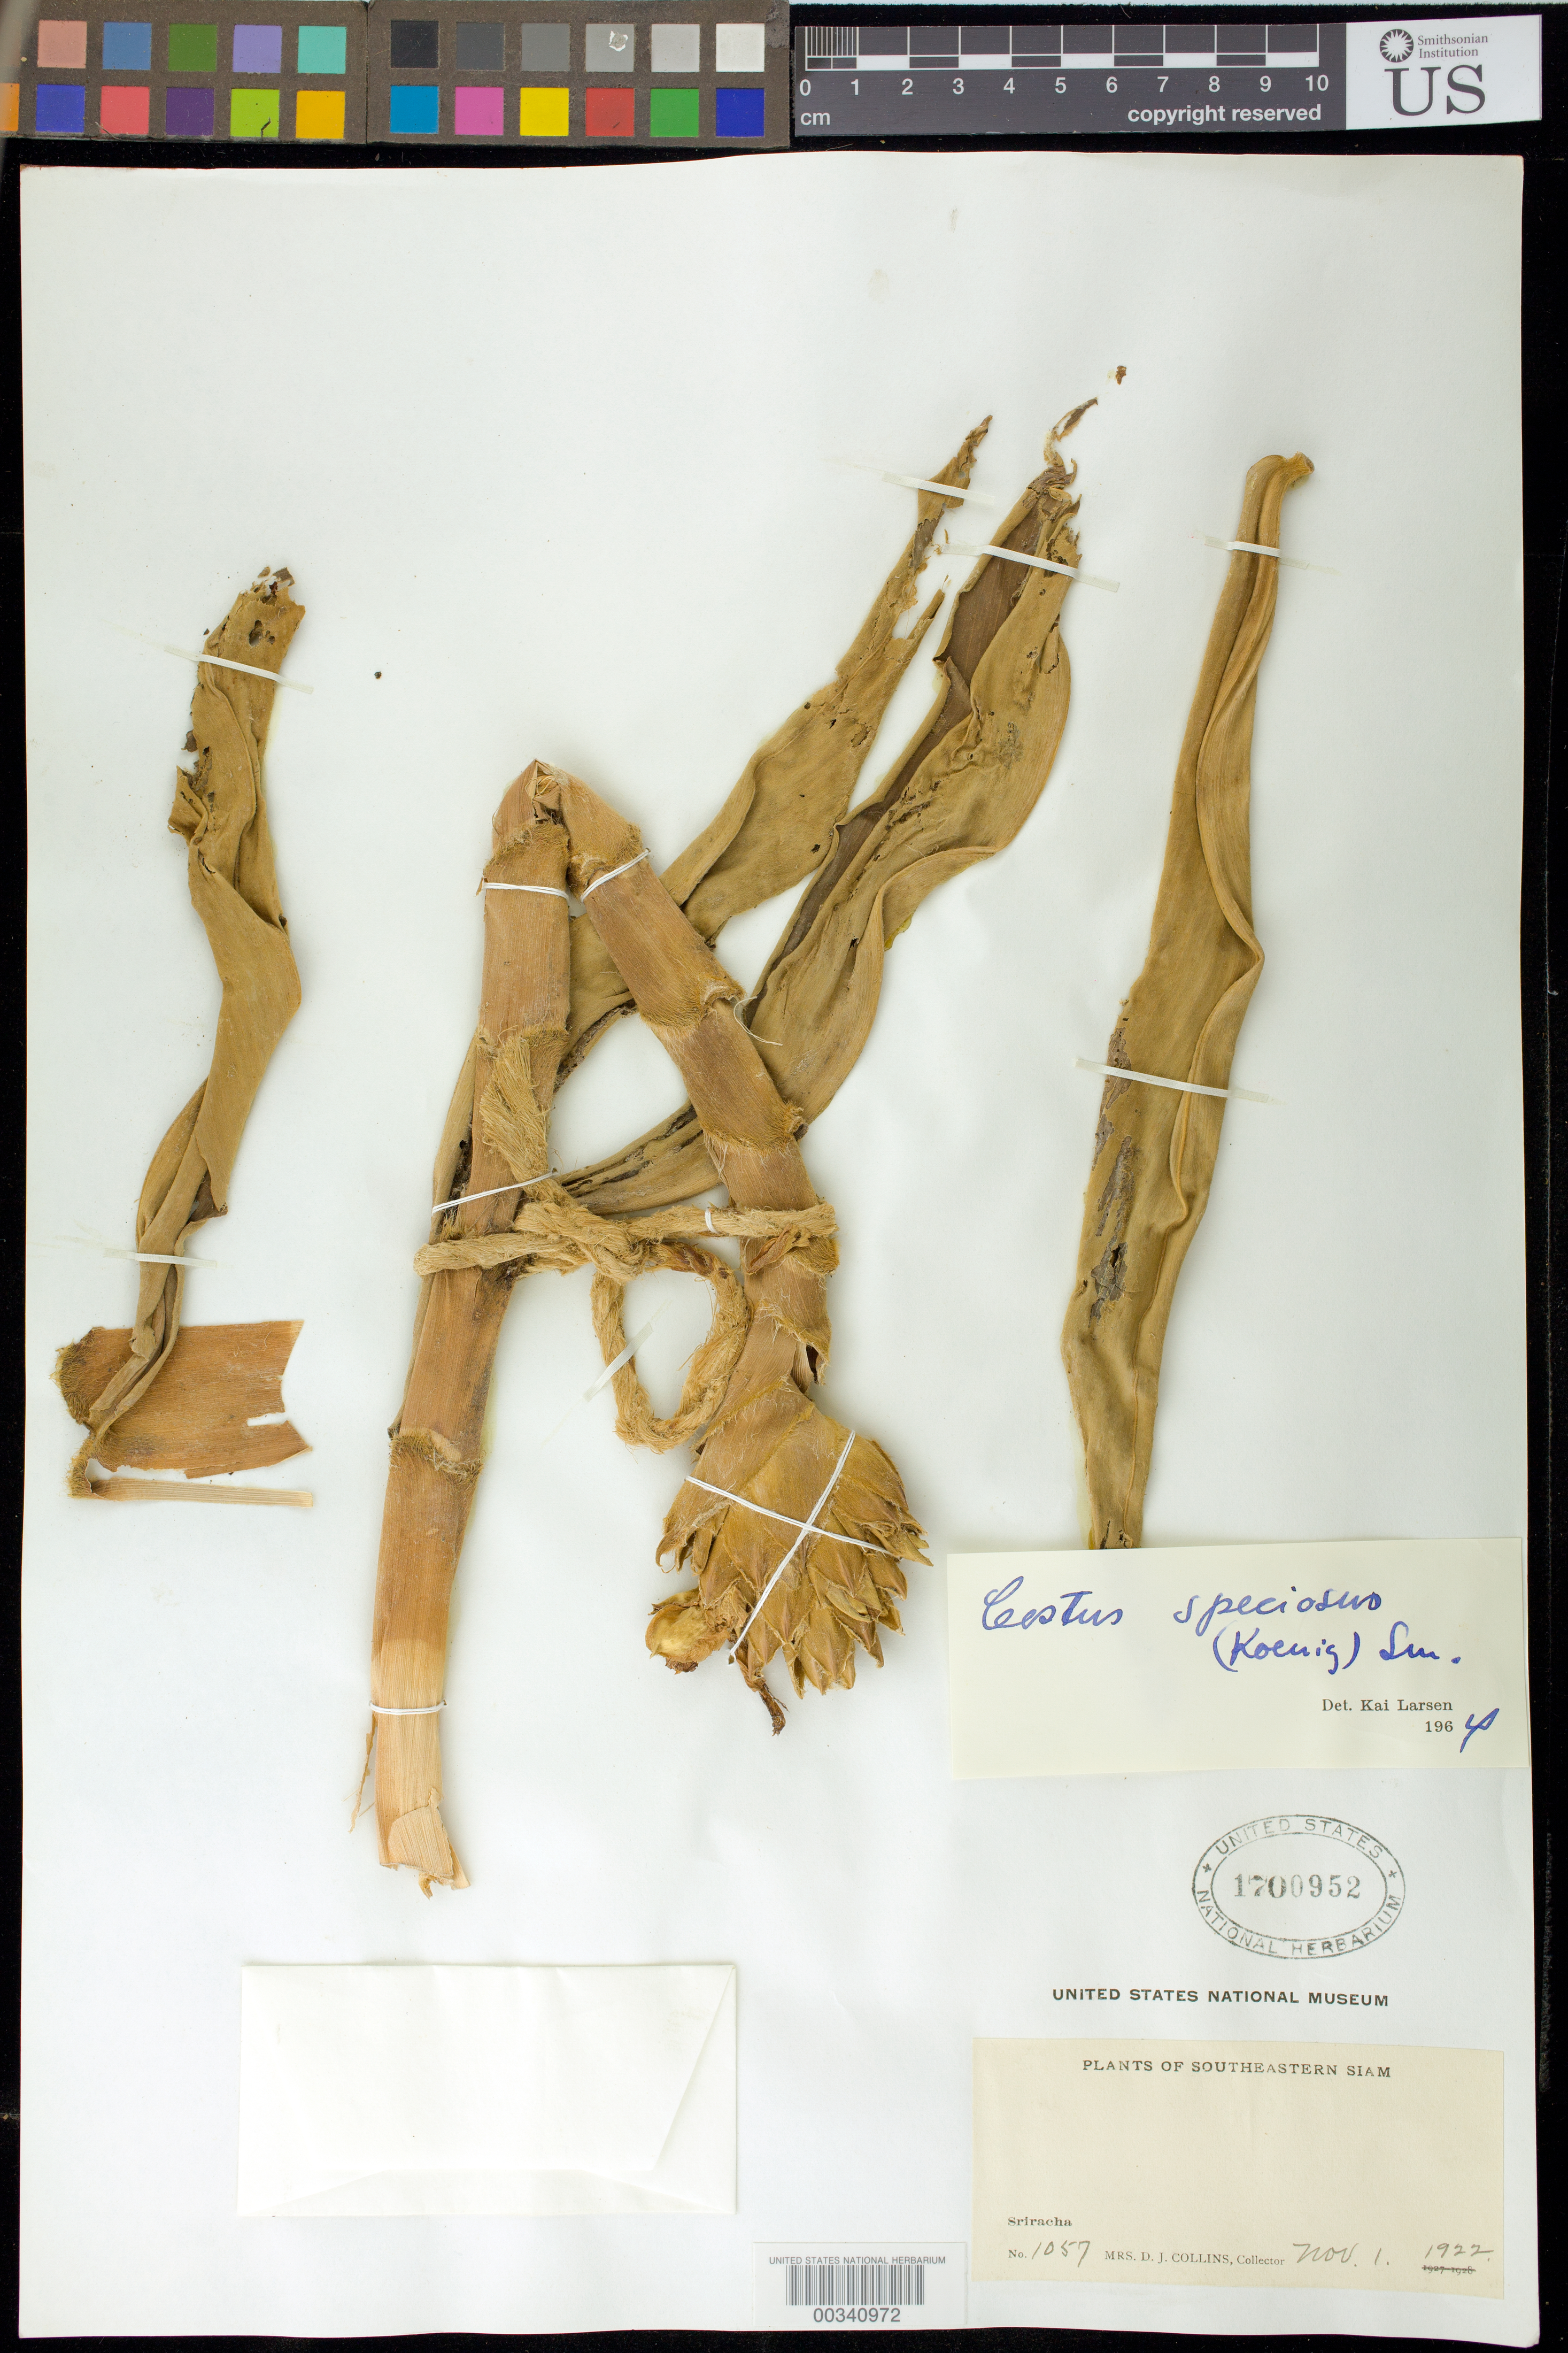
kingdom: Plantae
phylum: Tracheophyta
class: Liliopsida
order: Zingiberales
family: Costaceae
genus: Hellenia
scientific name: Hellenia speciosa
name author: (J. Koenig) S.R. Dutta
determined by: (US) Smithsonian Institution - National Museum of Natural History - Department of Botany (UNITED STATES)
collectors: Mrs. D. J. Collins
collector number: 1057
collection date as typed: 01 Nov 1922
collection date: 1922-11-01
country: Thailand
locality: Plants of southeastern siam, sriracha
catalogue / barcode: US 1700952